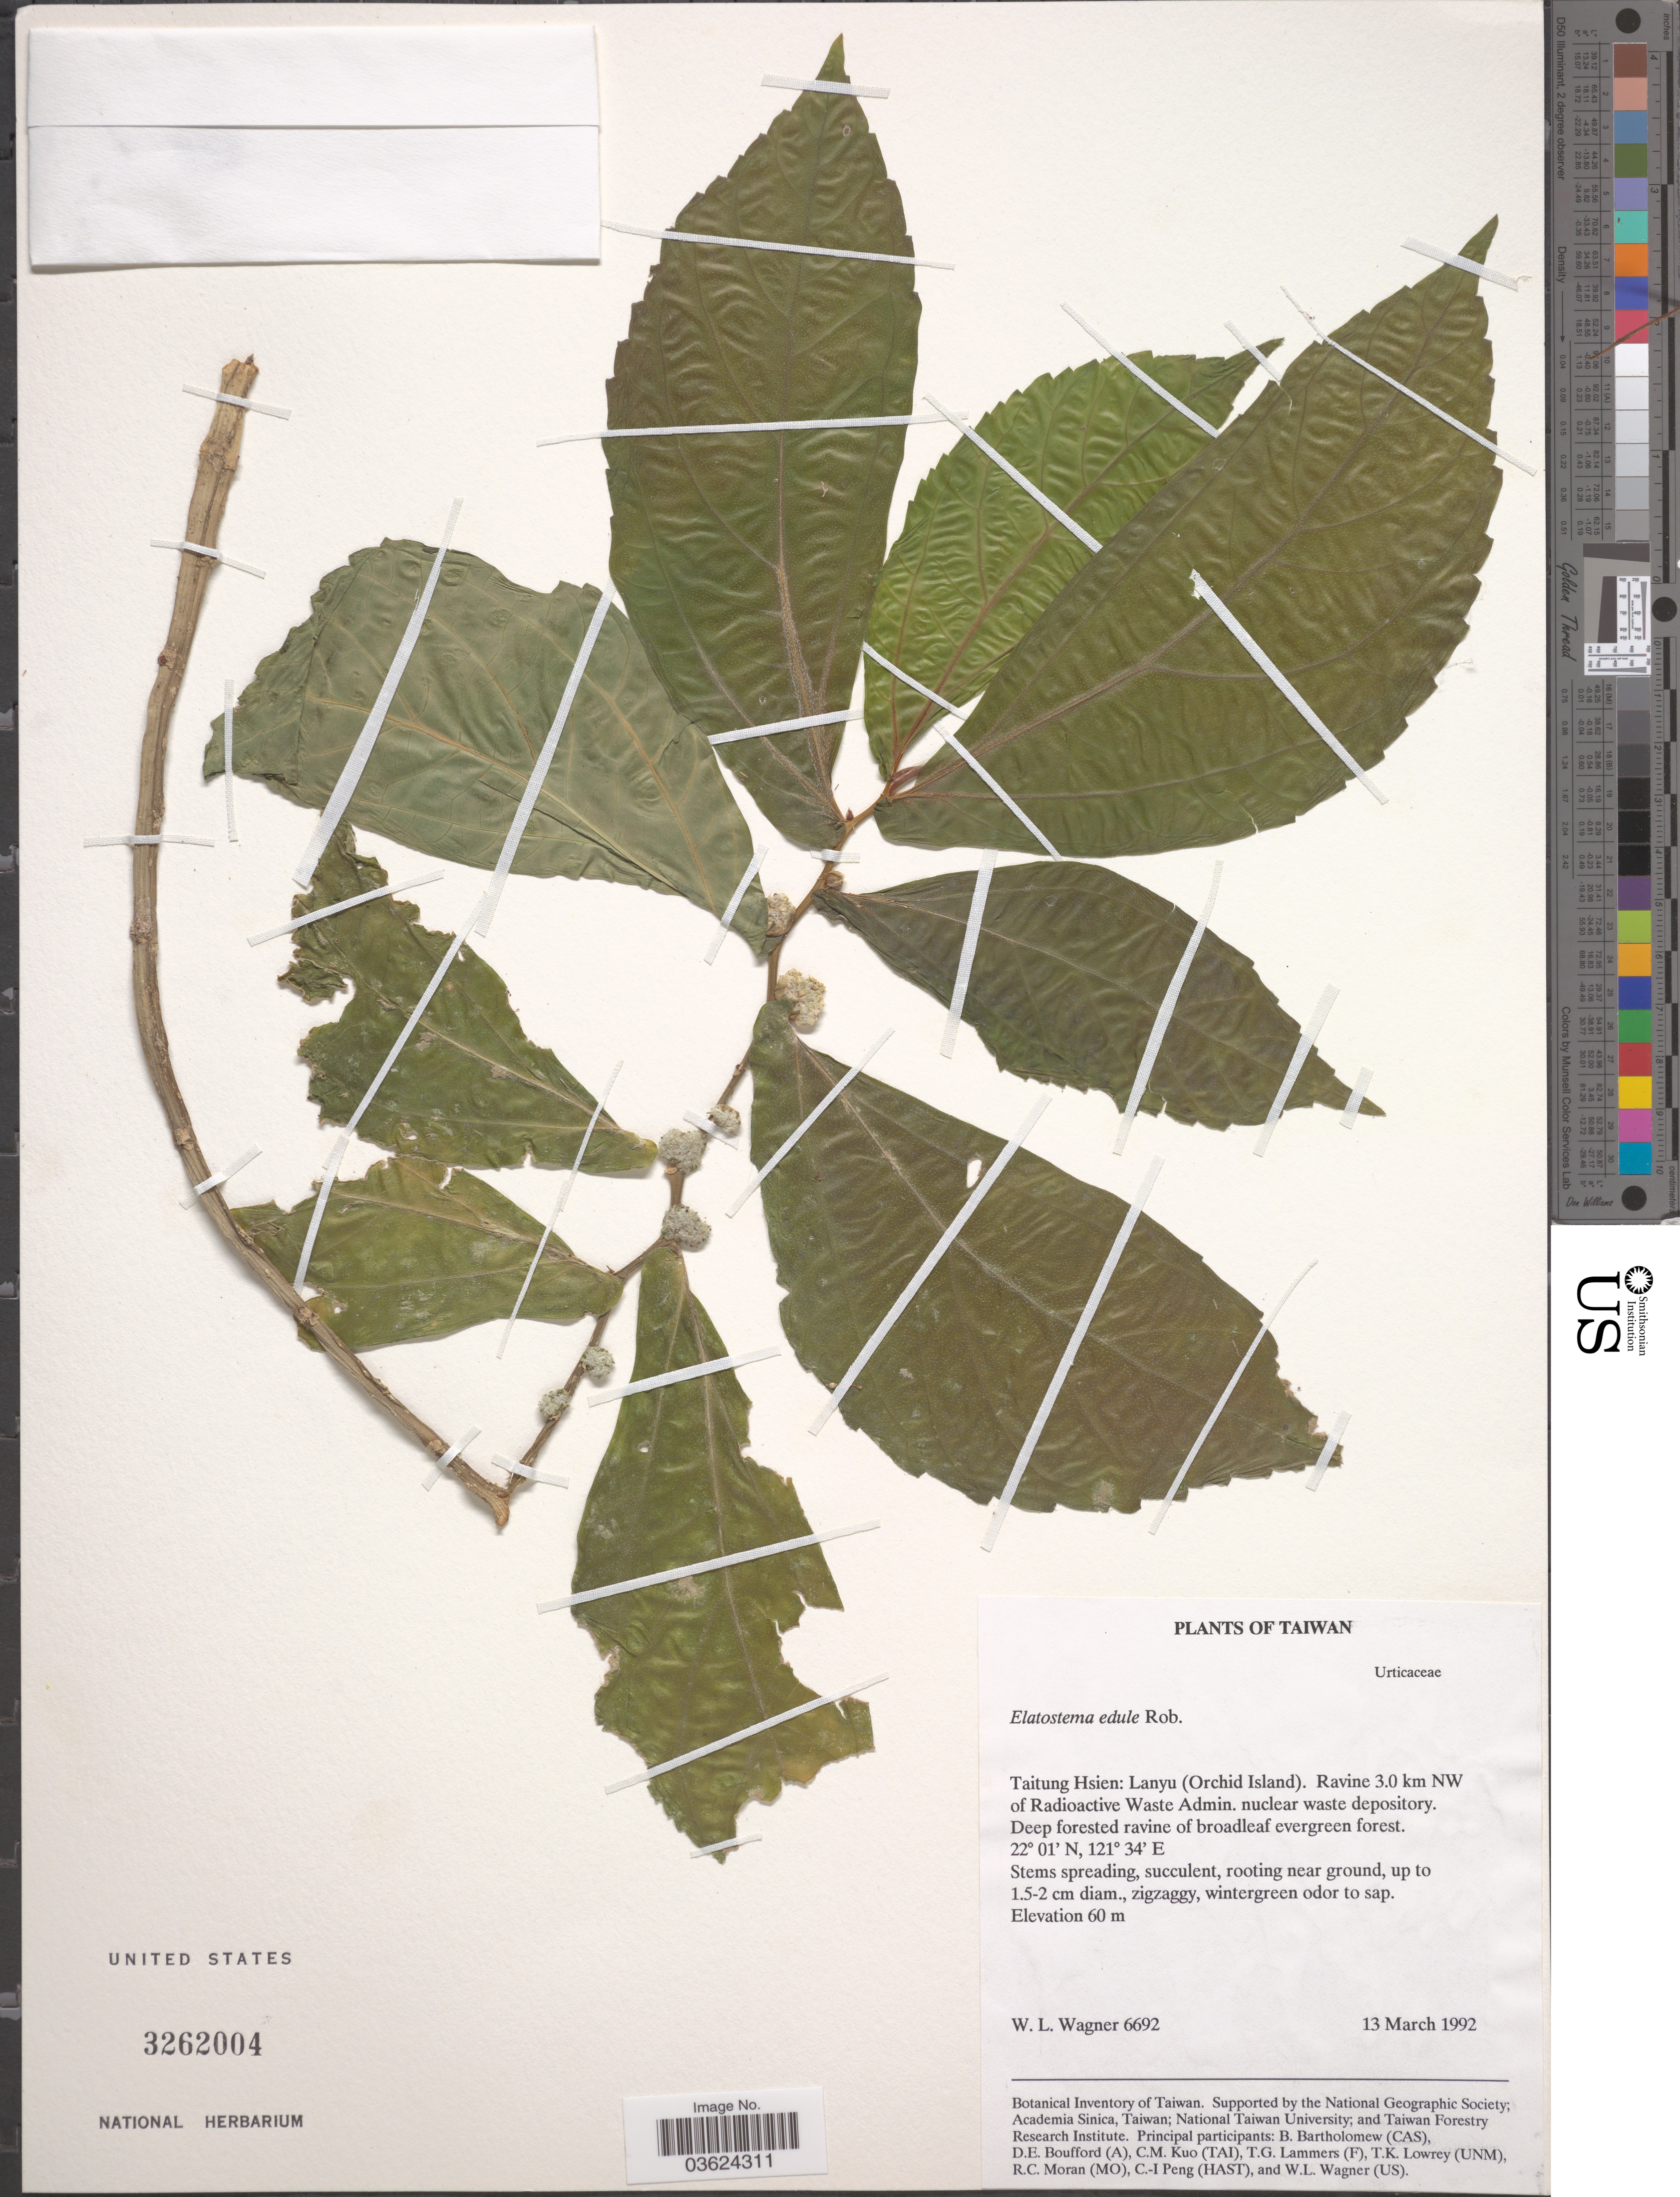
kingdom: Plantae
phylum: Tracheophyta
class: Magnoliopsida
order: Rosales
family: Urticaceae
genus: Elatostema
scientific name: Elatostema edule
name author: C.B. Rob.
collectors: W. L. Wagner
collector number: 6692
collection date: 1992-03-13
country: Taiwan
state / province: Taitung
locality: Taitung Hsien: Lanyu (Orchid Island). Ravine 3.0 km NW of Radioactive Waste Admin.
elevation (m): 60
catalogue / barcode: US 3262004